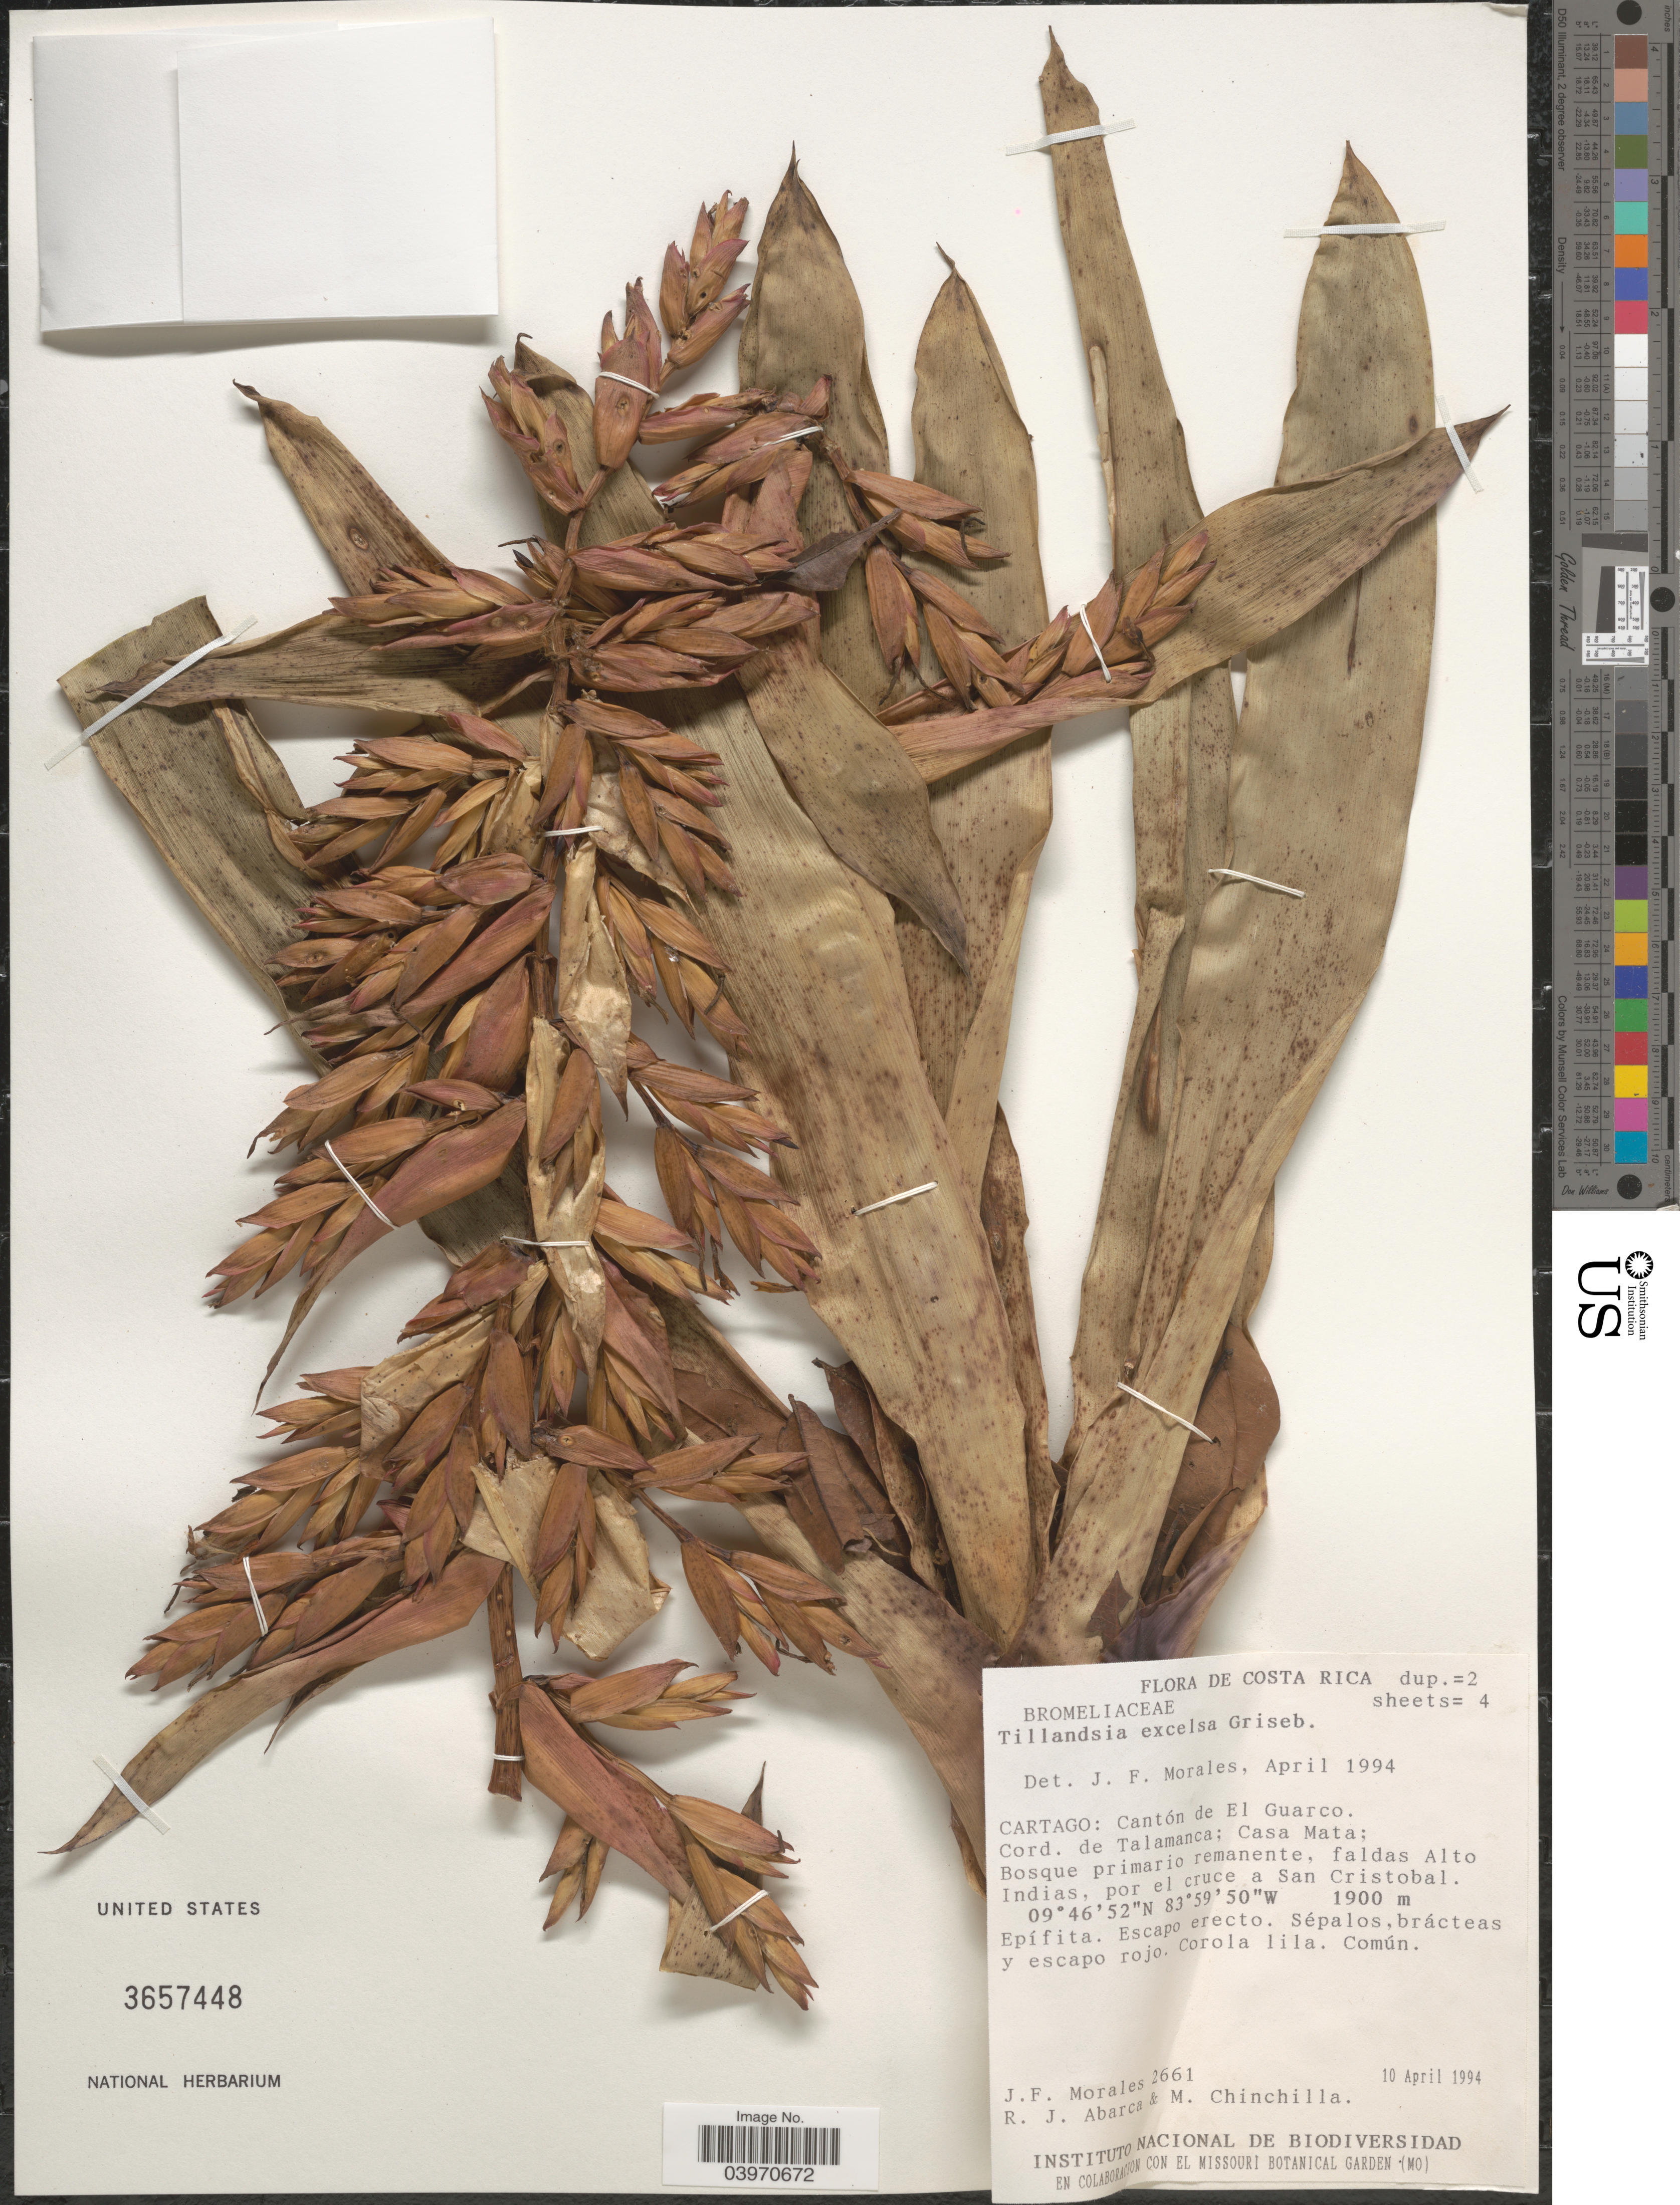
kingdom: Plantae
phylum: Tracheophyta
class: Liliopsida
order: Poales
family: Bromeliaceae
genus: Tillandsia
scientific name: Tillandsia excelsa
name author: Griseb.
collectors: J. Morales, R. J. Abarca & M. Chinchilla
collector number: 2661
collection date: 1994-04-10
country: Costa Rica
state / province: Cartago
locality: Cantón de El Guarco. Cord. de Talamanca; Casa Mata; Bosque primario remanente, faldas Alto Indias, por el cruce a San Cristobal.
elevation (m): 1900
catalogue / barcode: US 3657448